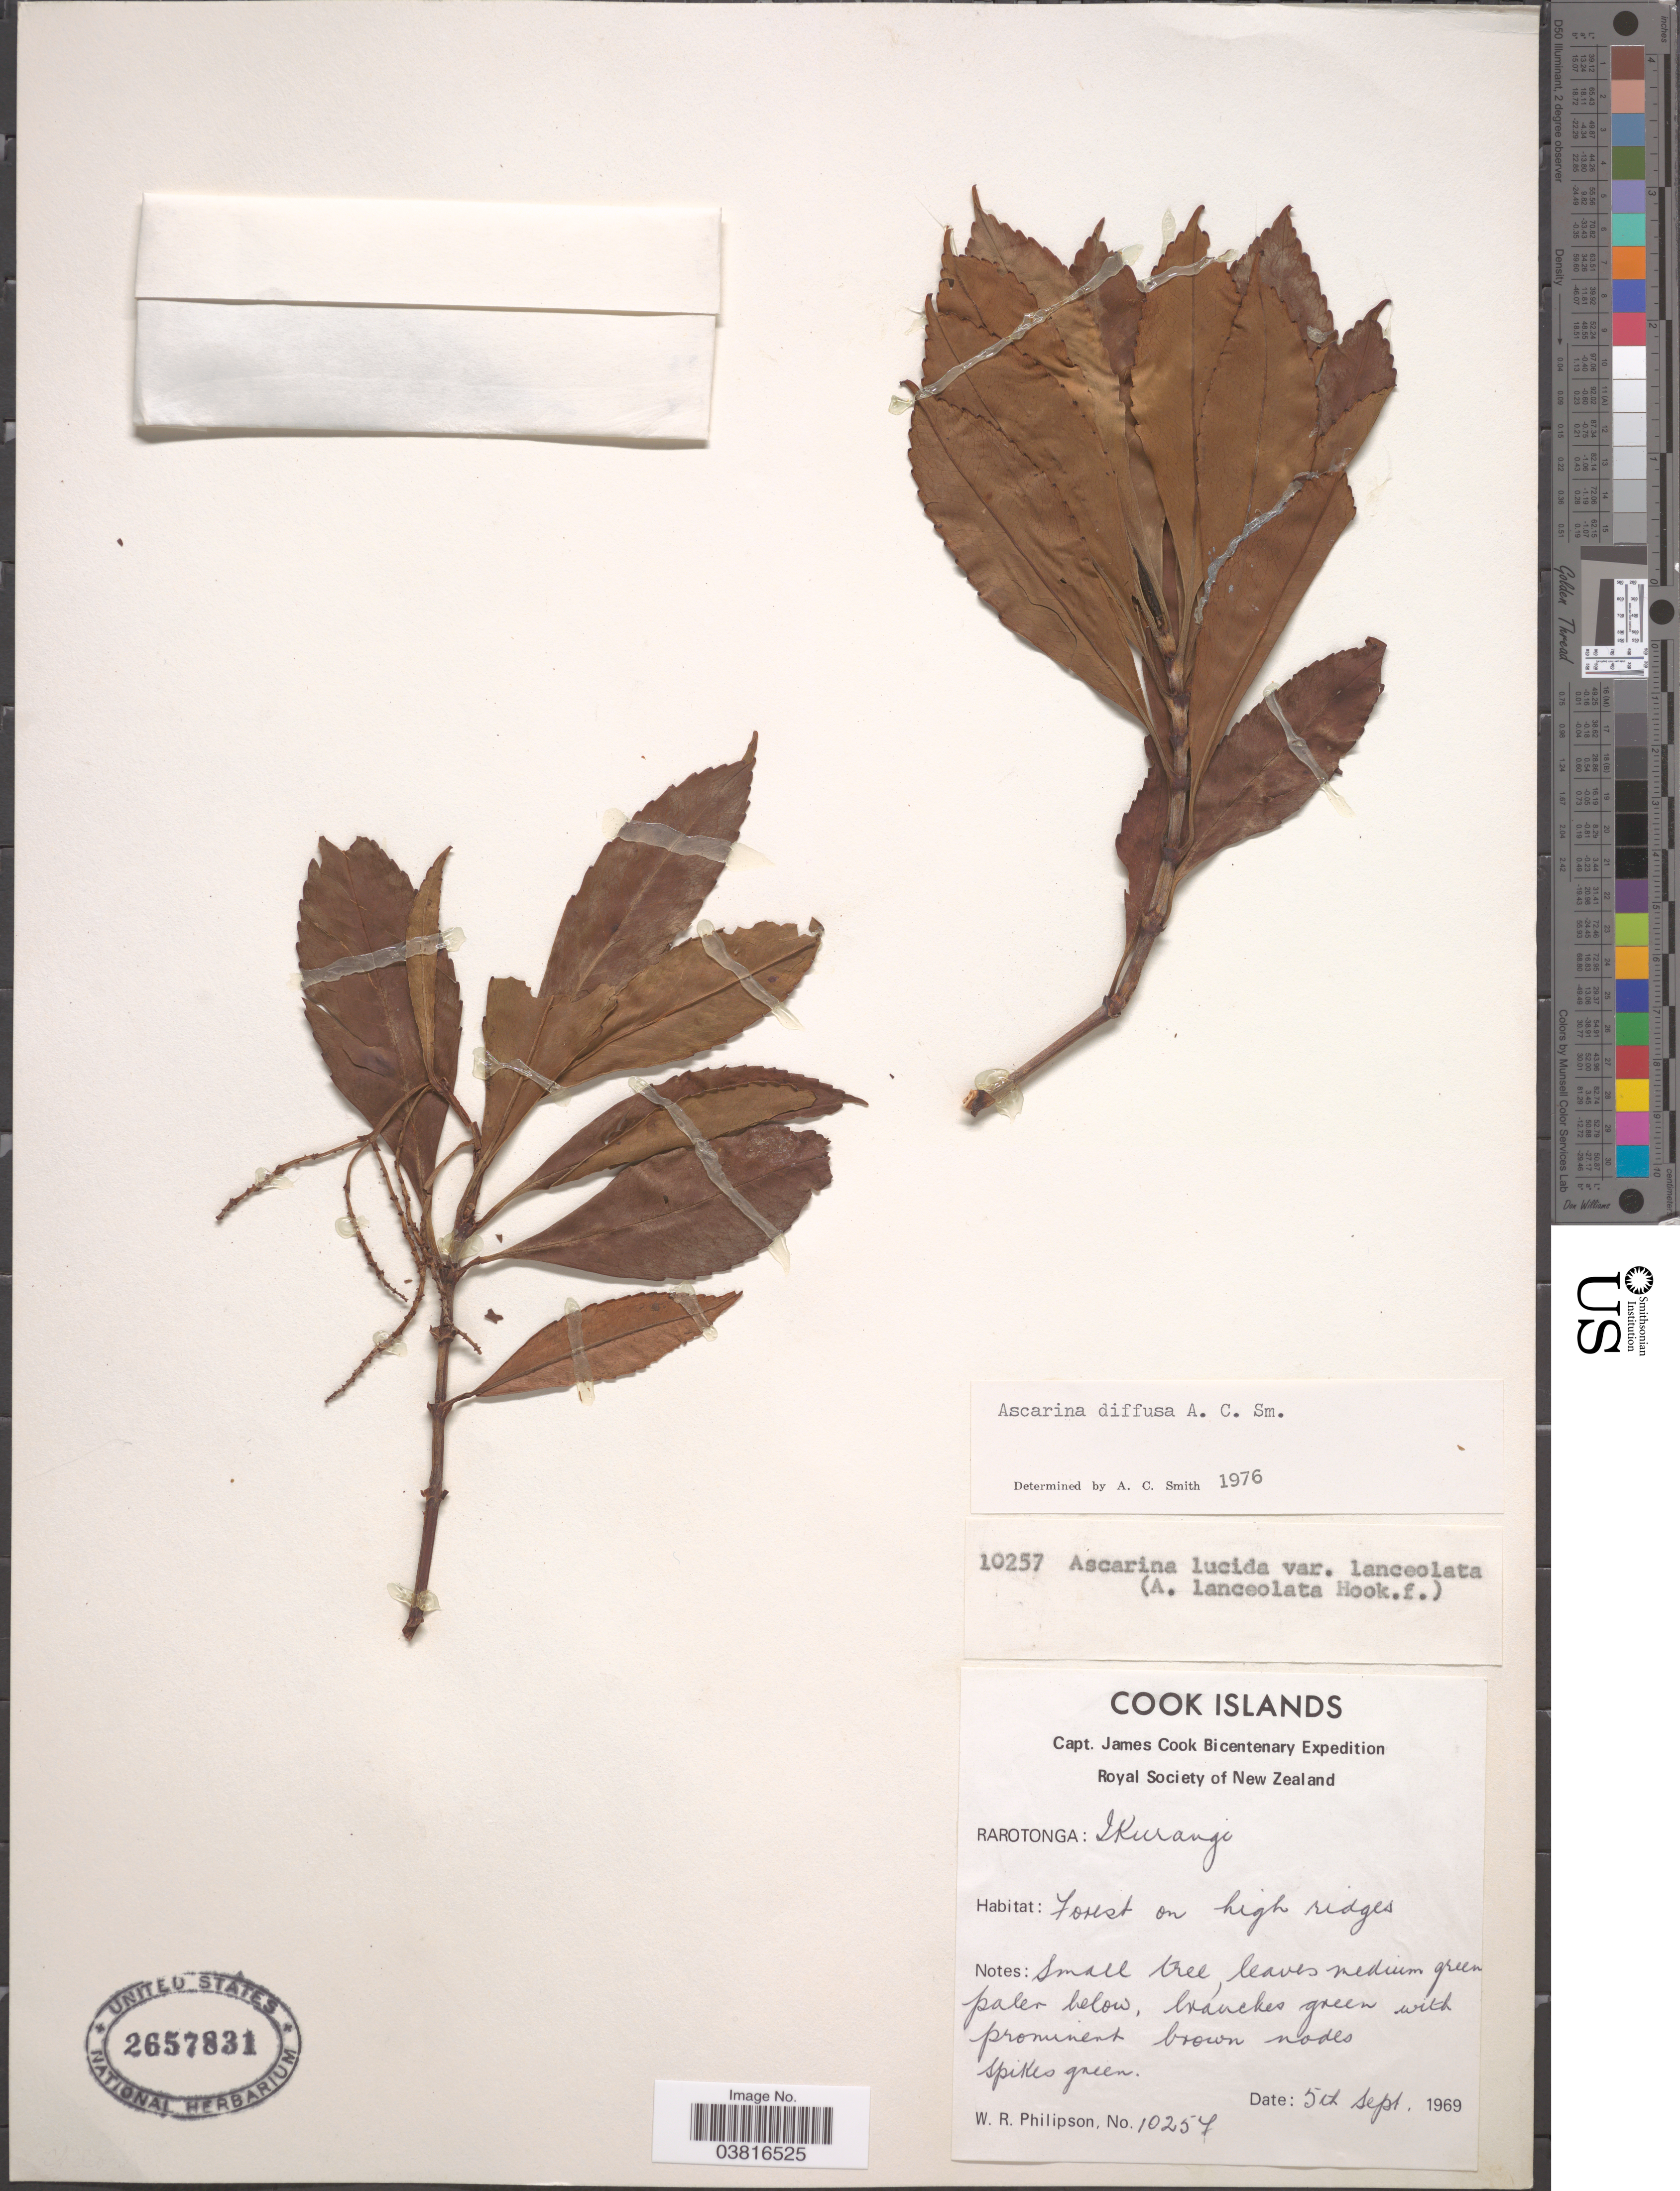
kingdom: Plantae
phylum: Tracheophyta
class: Magnoliopsida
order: Chloranthales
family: Chloranthaceae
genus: Ascarina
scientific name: Ascarina diffusa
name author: A.C. Sm.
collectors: W. R. Philipson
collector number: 10254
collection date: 1969-09-05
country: Cook Islands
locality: Rarotonga: Ikurangi.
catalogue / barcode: US 2657831